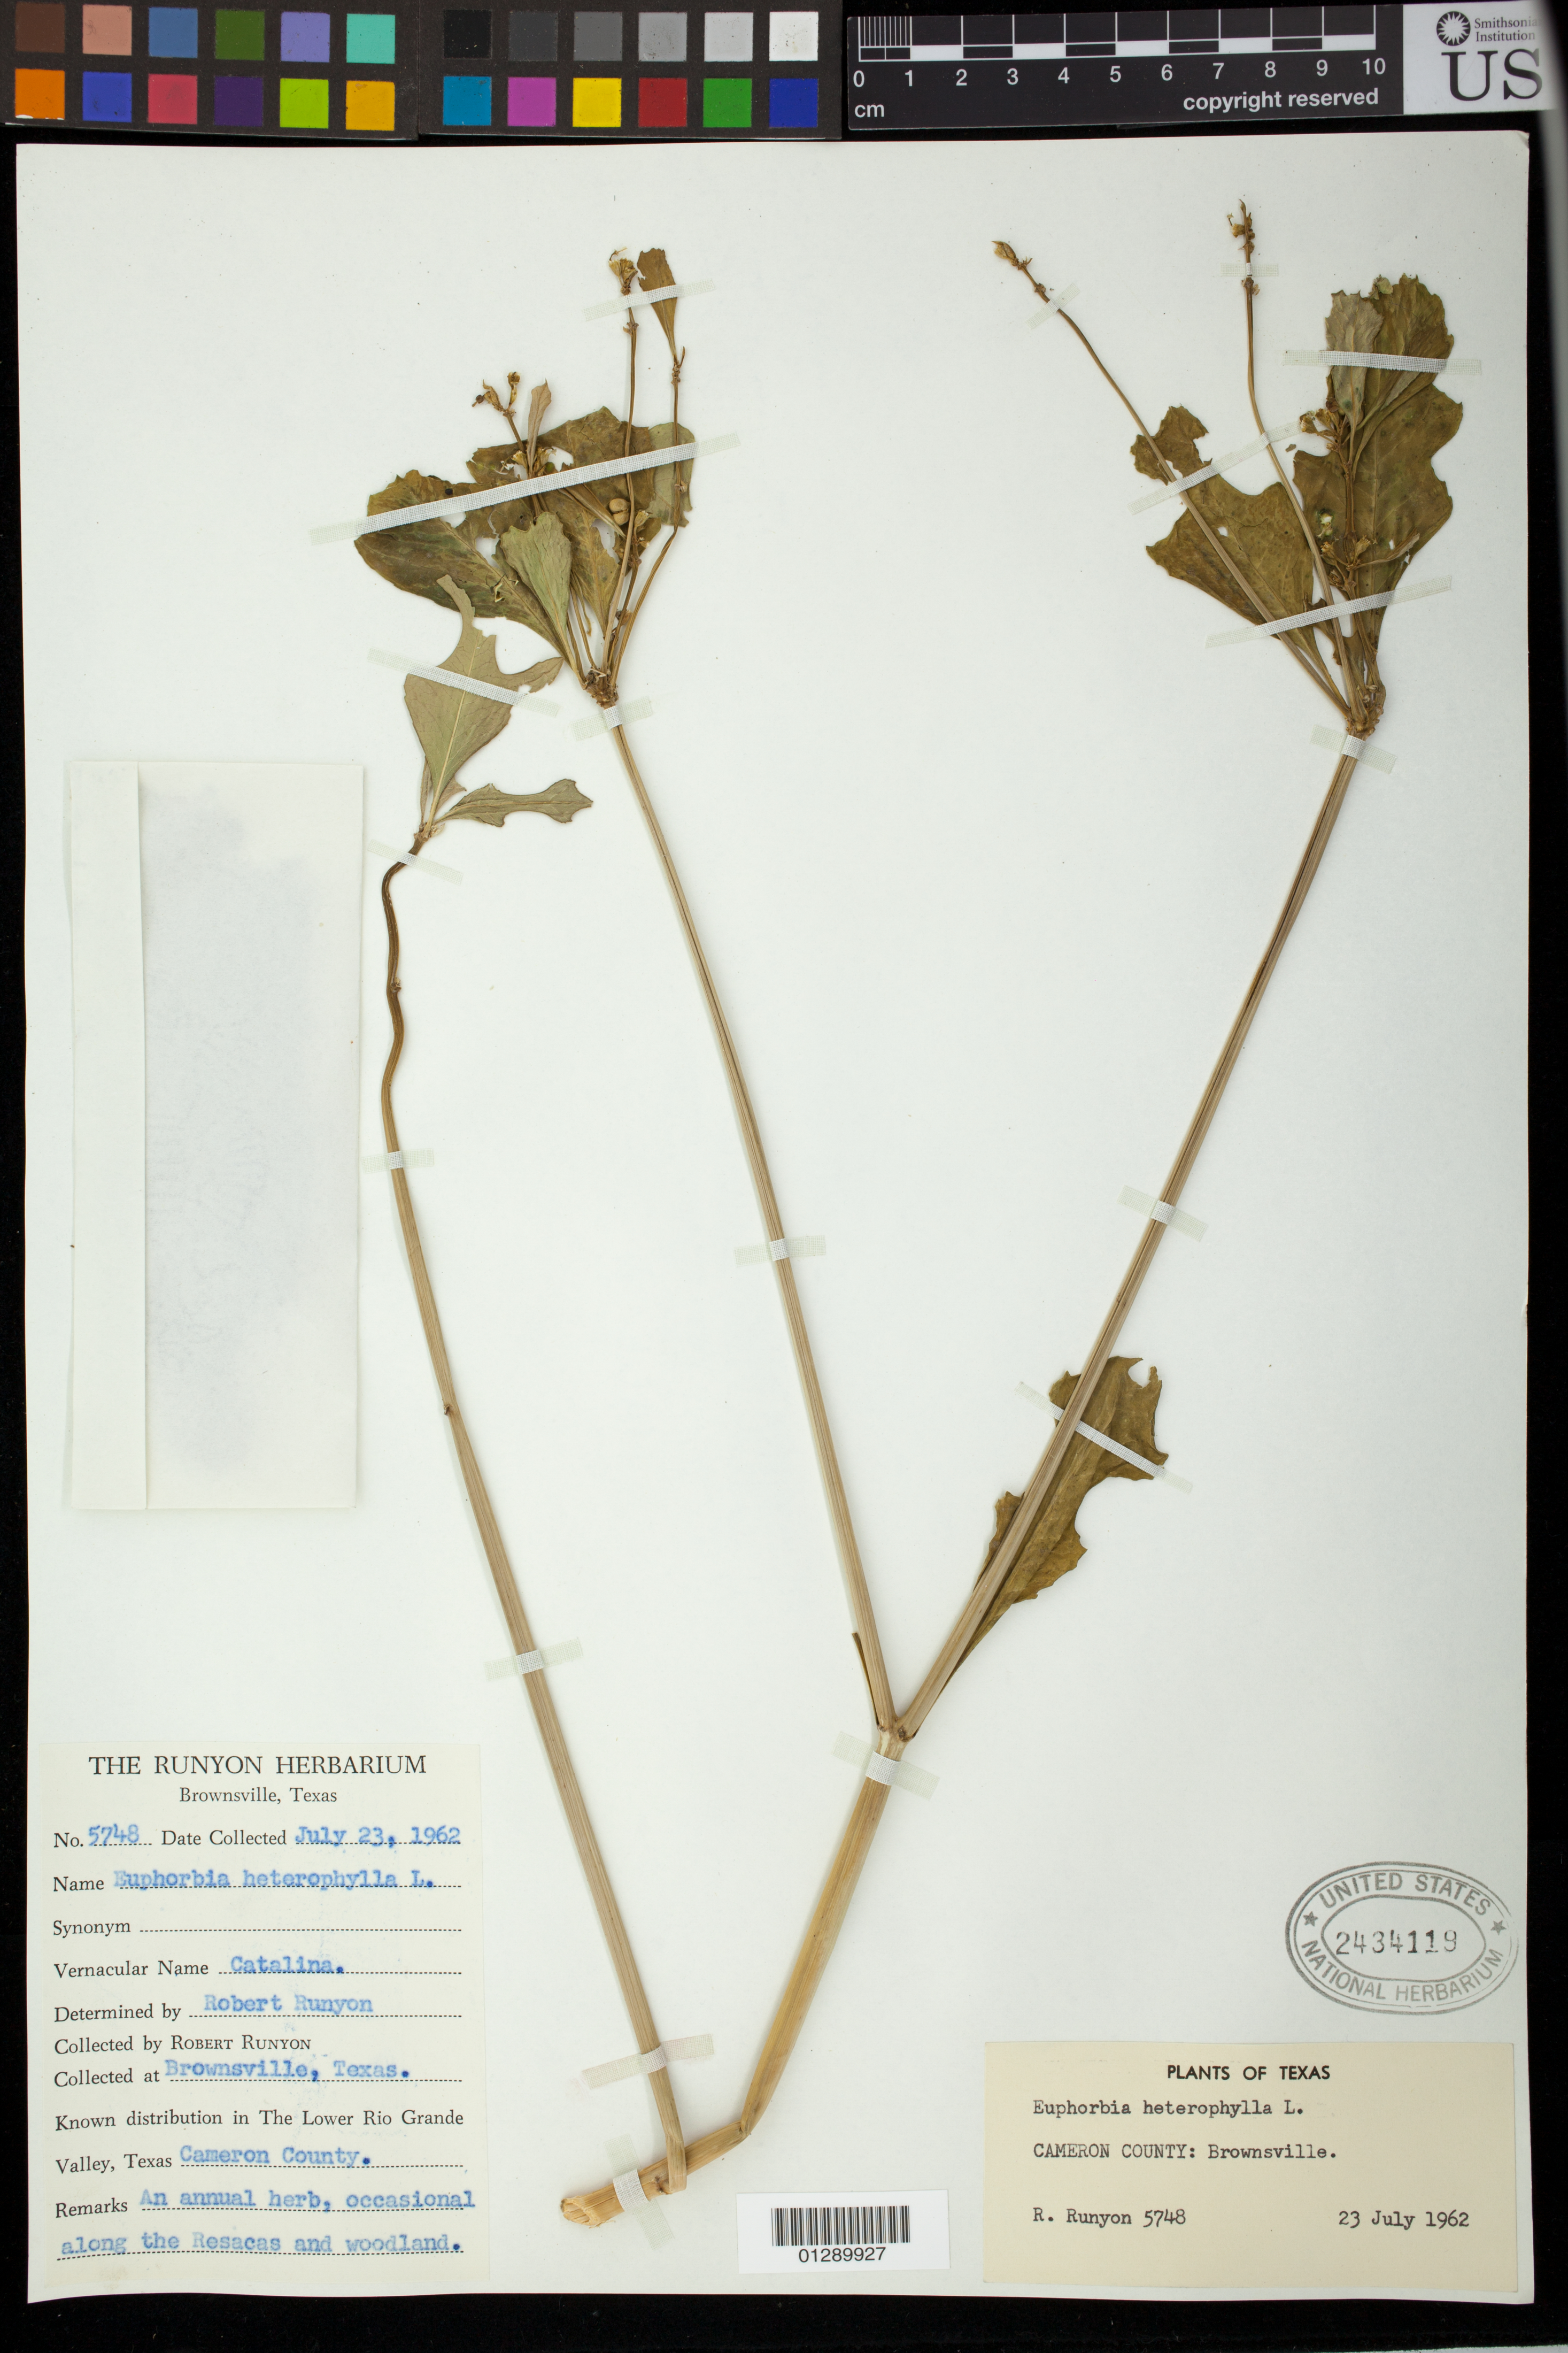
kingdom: Plantae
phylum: Tracheophyta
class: Magnoliopsida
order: Malpighiales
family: Euphorbiaceae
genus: Euphorbia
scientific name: Euphorbia heterophylla var. cyathophora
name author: (Murr.) Griseb.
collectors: R. Runyon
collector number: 5748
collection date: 1962-07-23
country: United States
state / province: Texas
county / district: Cameron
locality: Lower Rio Grande Valley Brownsville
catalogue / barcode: US 2434119